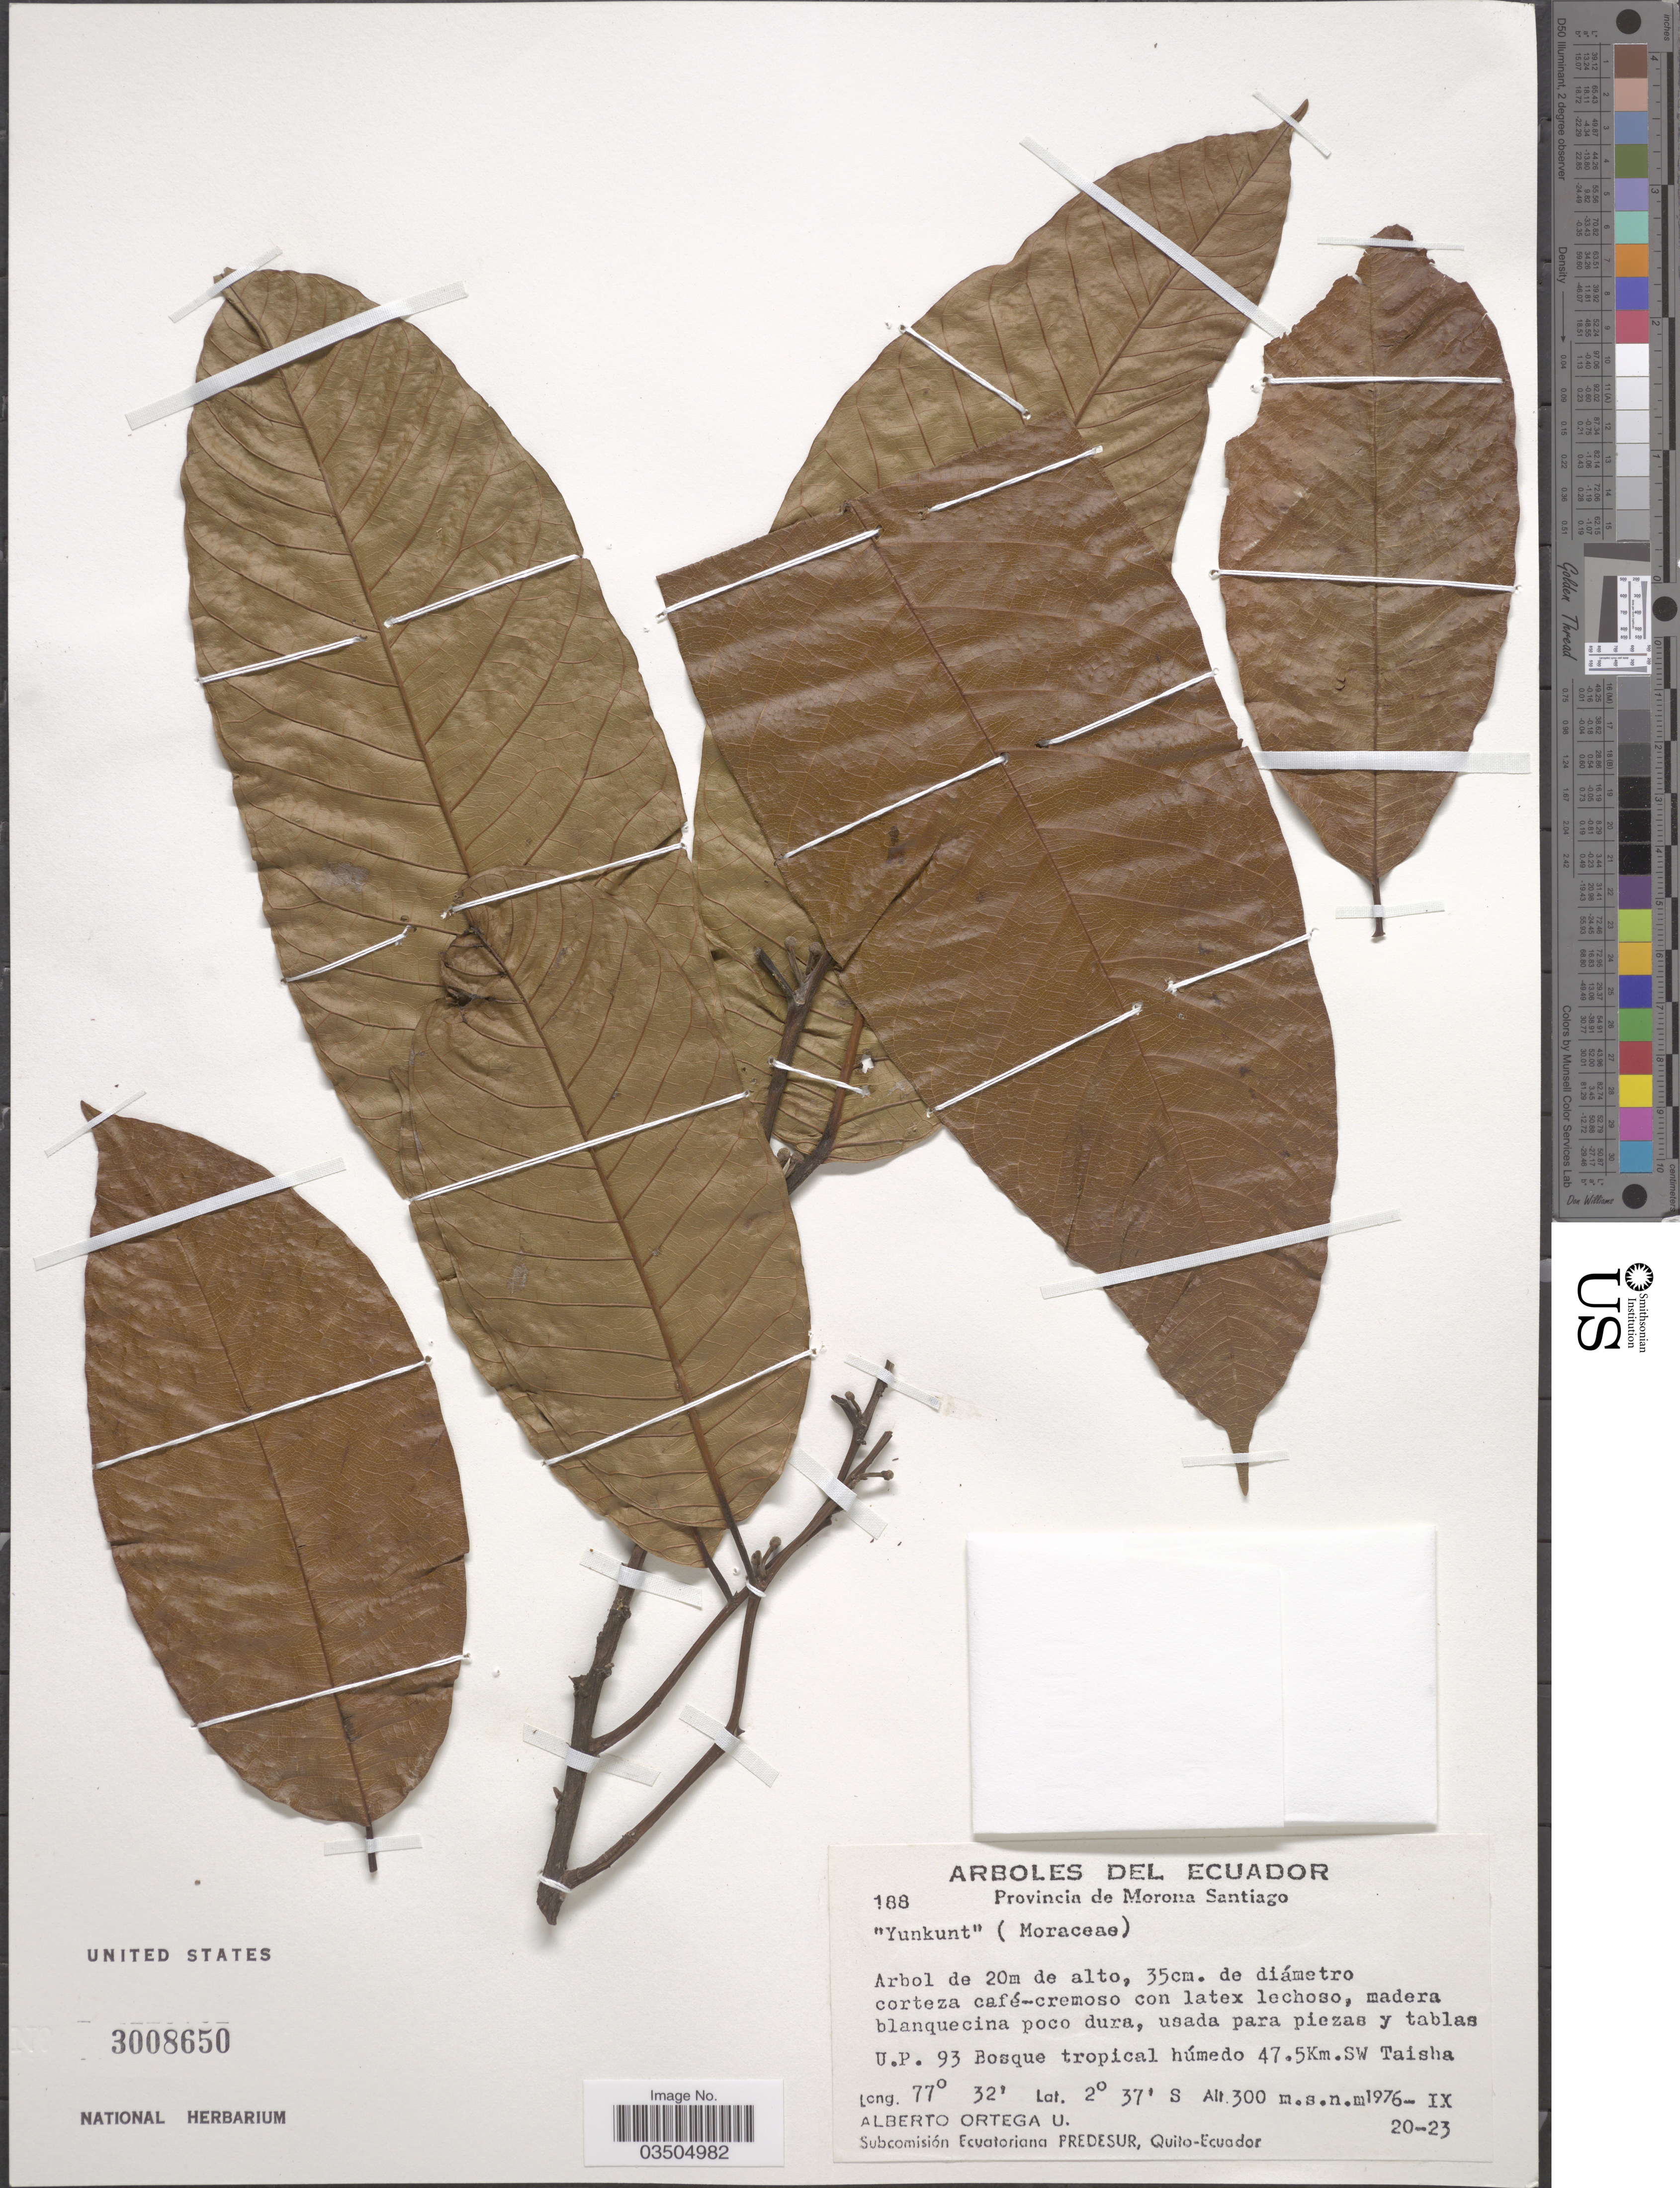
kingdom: Plantae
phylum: Tracheophyta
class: Magnoliopsida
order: Proteales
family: Proteaceae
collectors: A. T. Ortega U.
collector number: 188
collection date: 1976-09-20/1976-09-23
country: Ecuador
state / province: Morona-Santiago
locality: U.P. 93 Bosque tropical húmedo 47.5Km. SW Taisha.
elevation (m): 300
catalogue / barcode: US 3008650